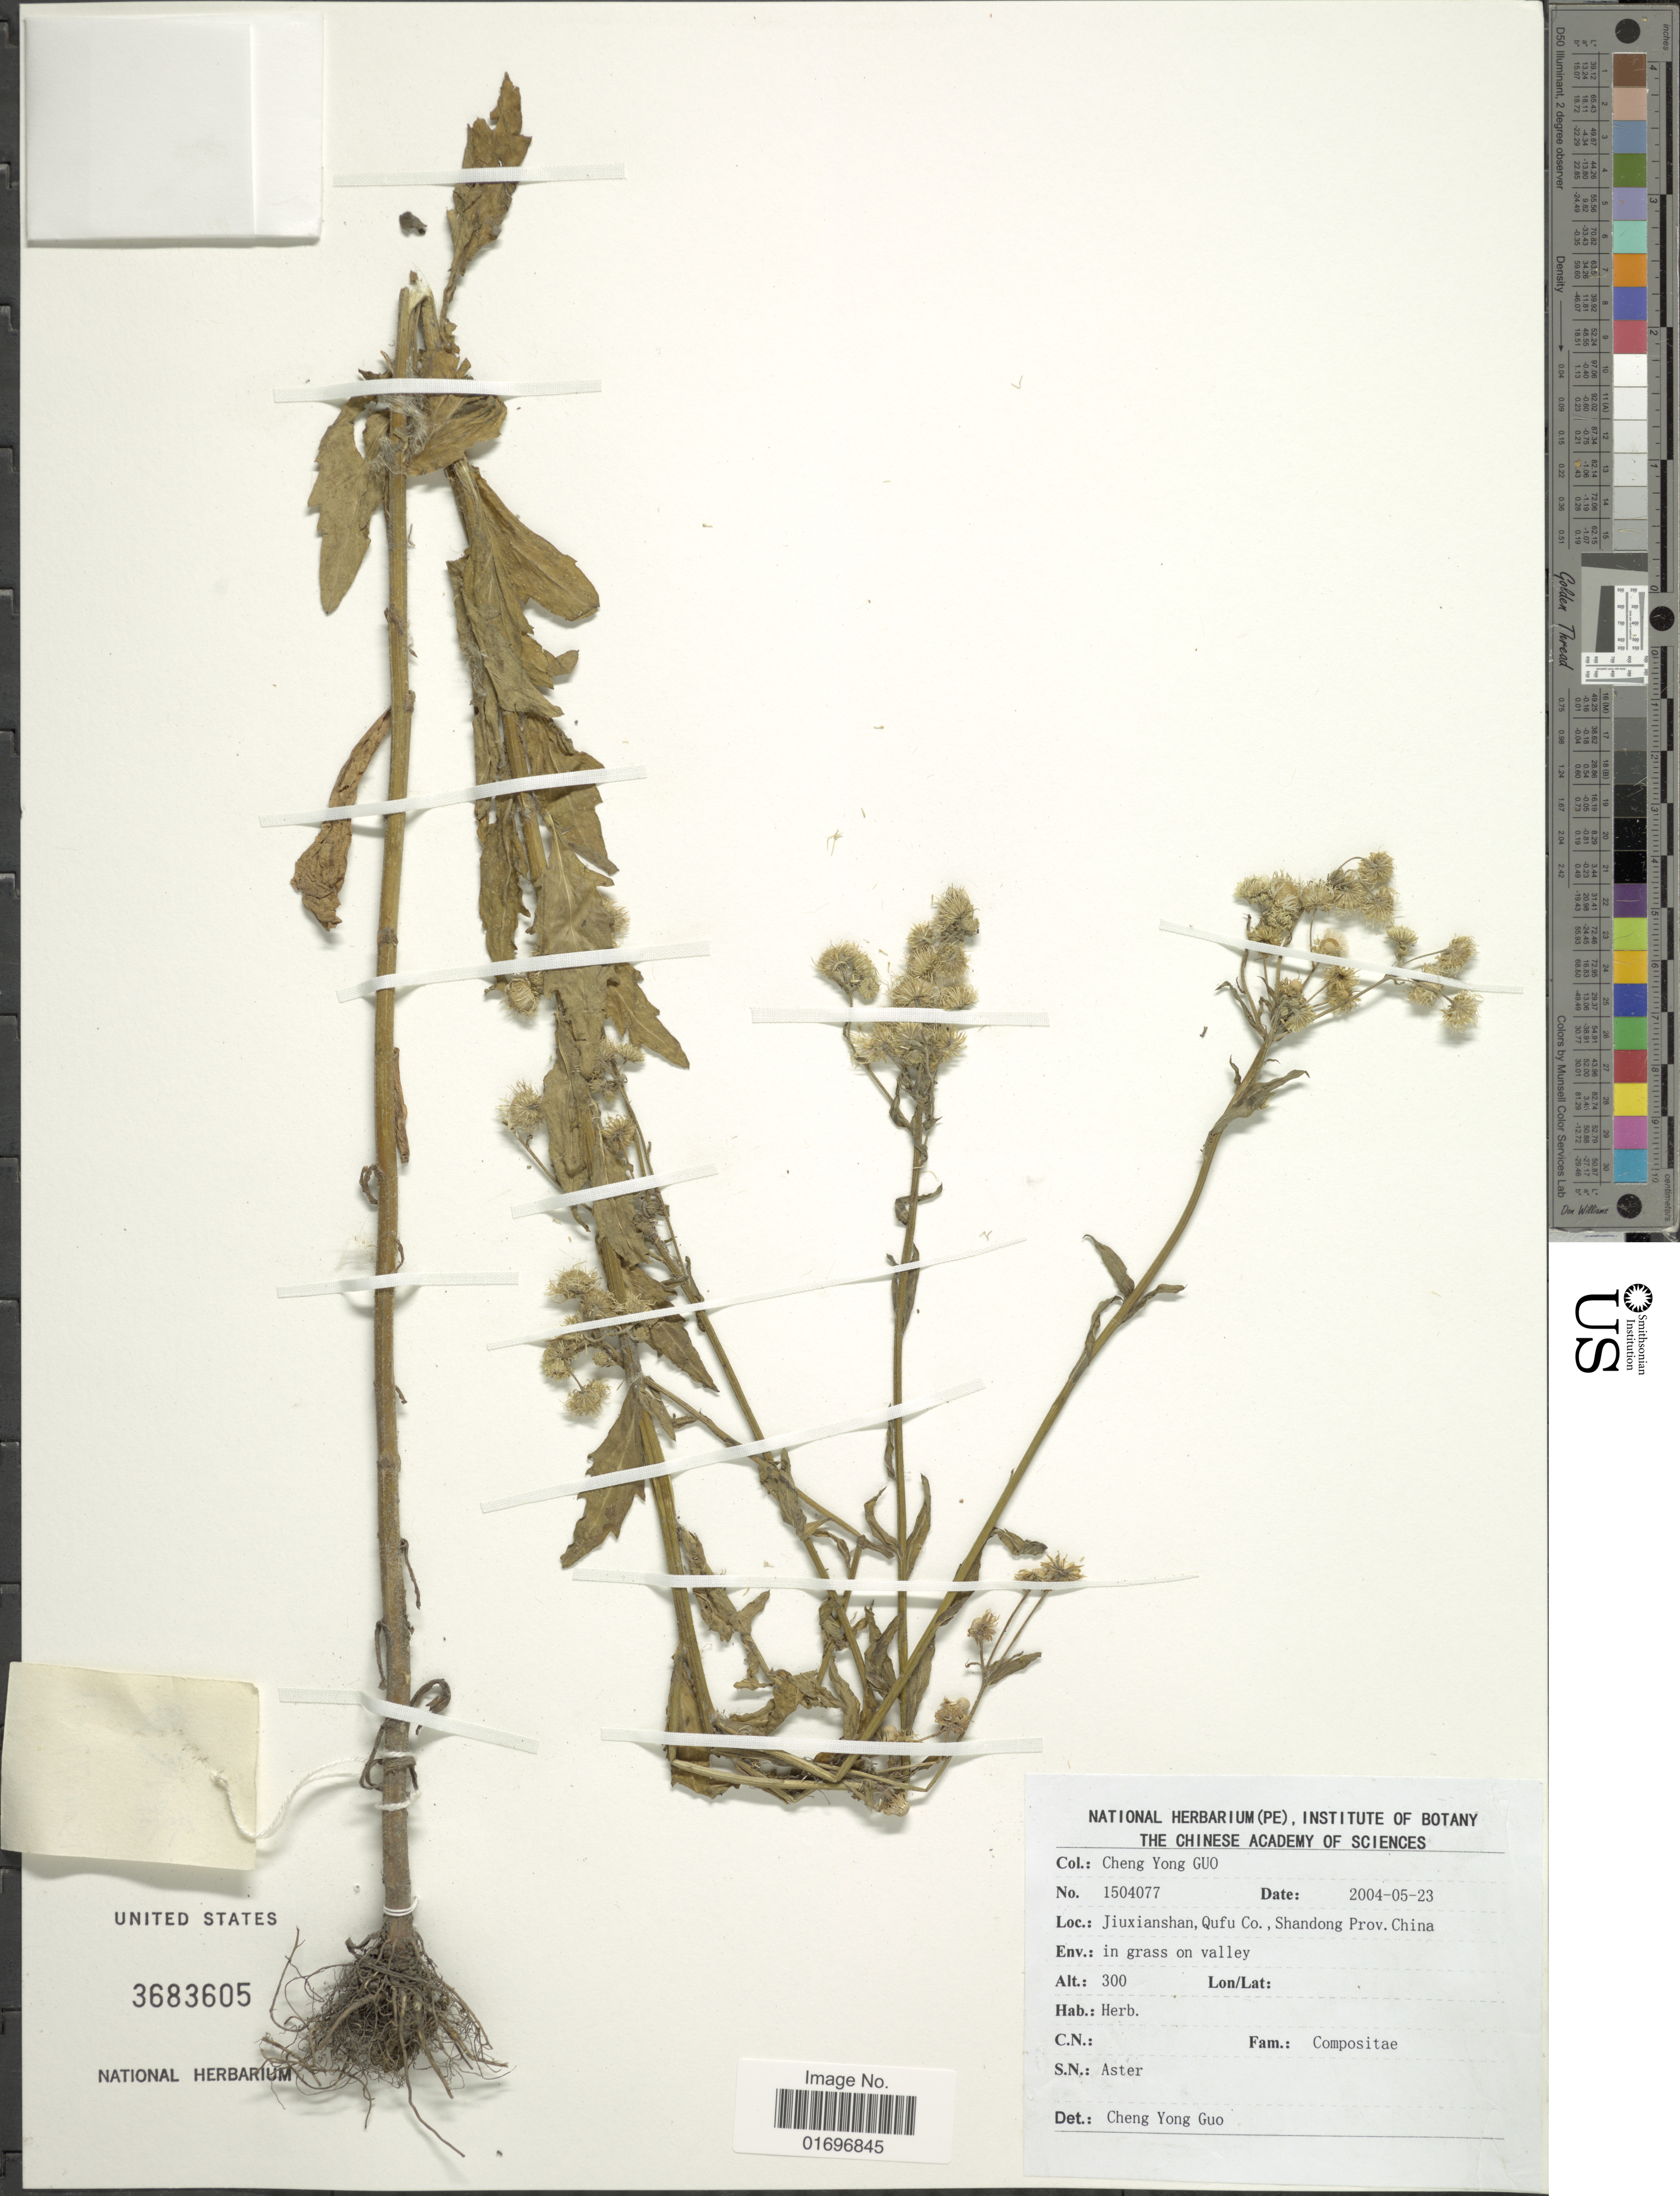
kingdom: Plantae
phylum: Tracheophyta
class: Magnoliopsida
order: Asterales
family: Asteraceae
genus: Aster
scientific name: Aster sp.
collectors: Guo Chengyong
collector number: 1504077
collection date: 2004-05-23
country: China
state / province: Shandong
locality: Jiuxianshan, Qufu Co., Shandong Prov.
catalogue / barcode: US 3683605